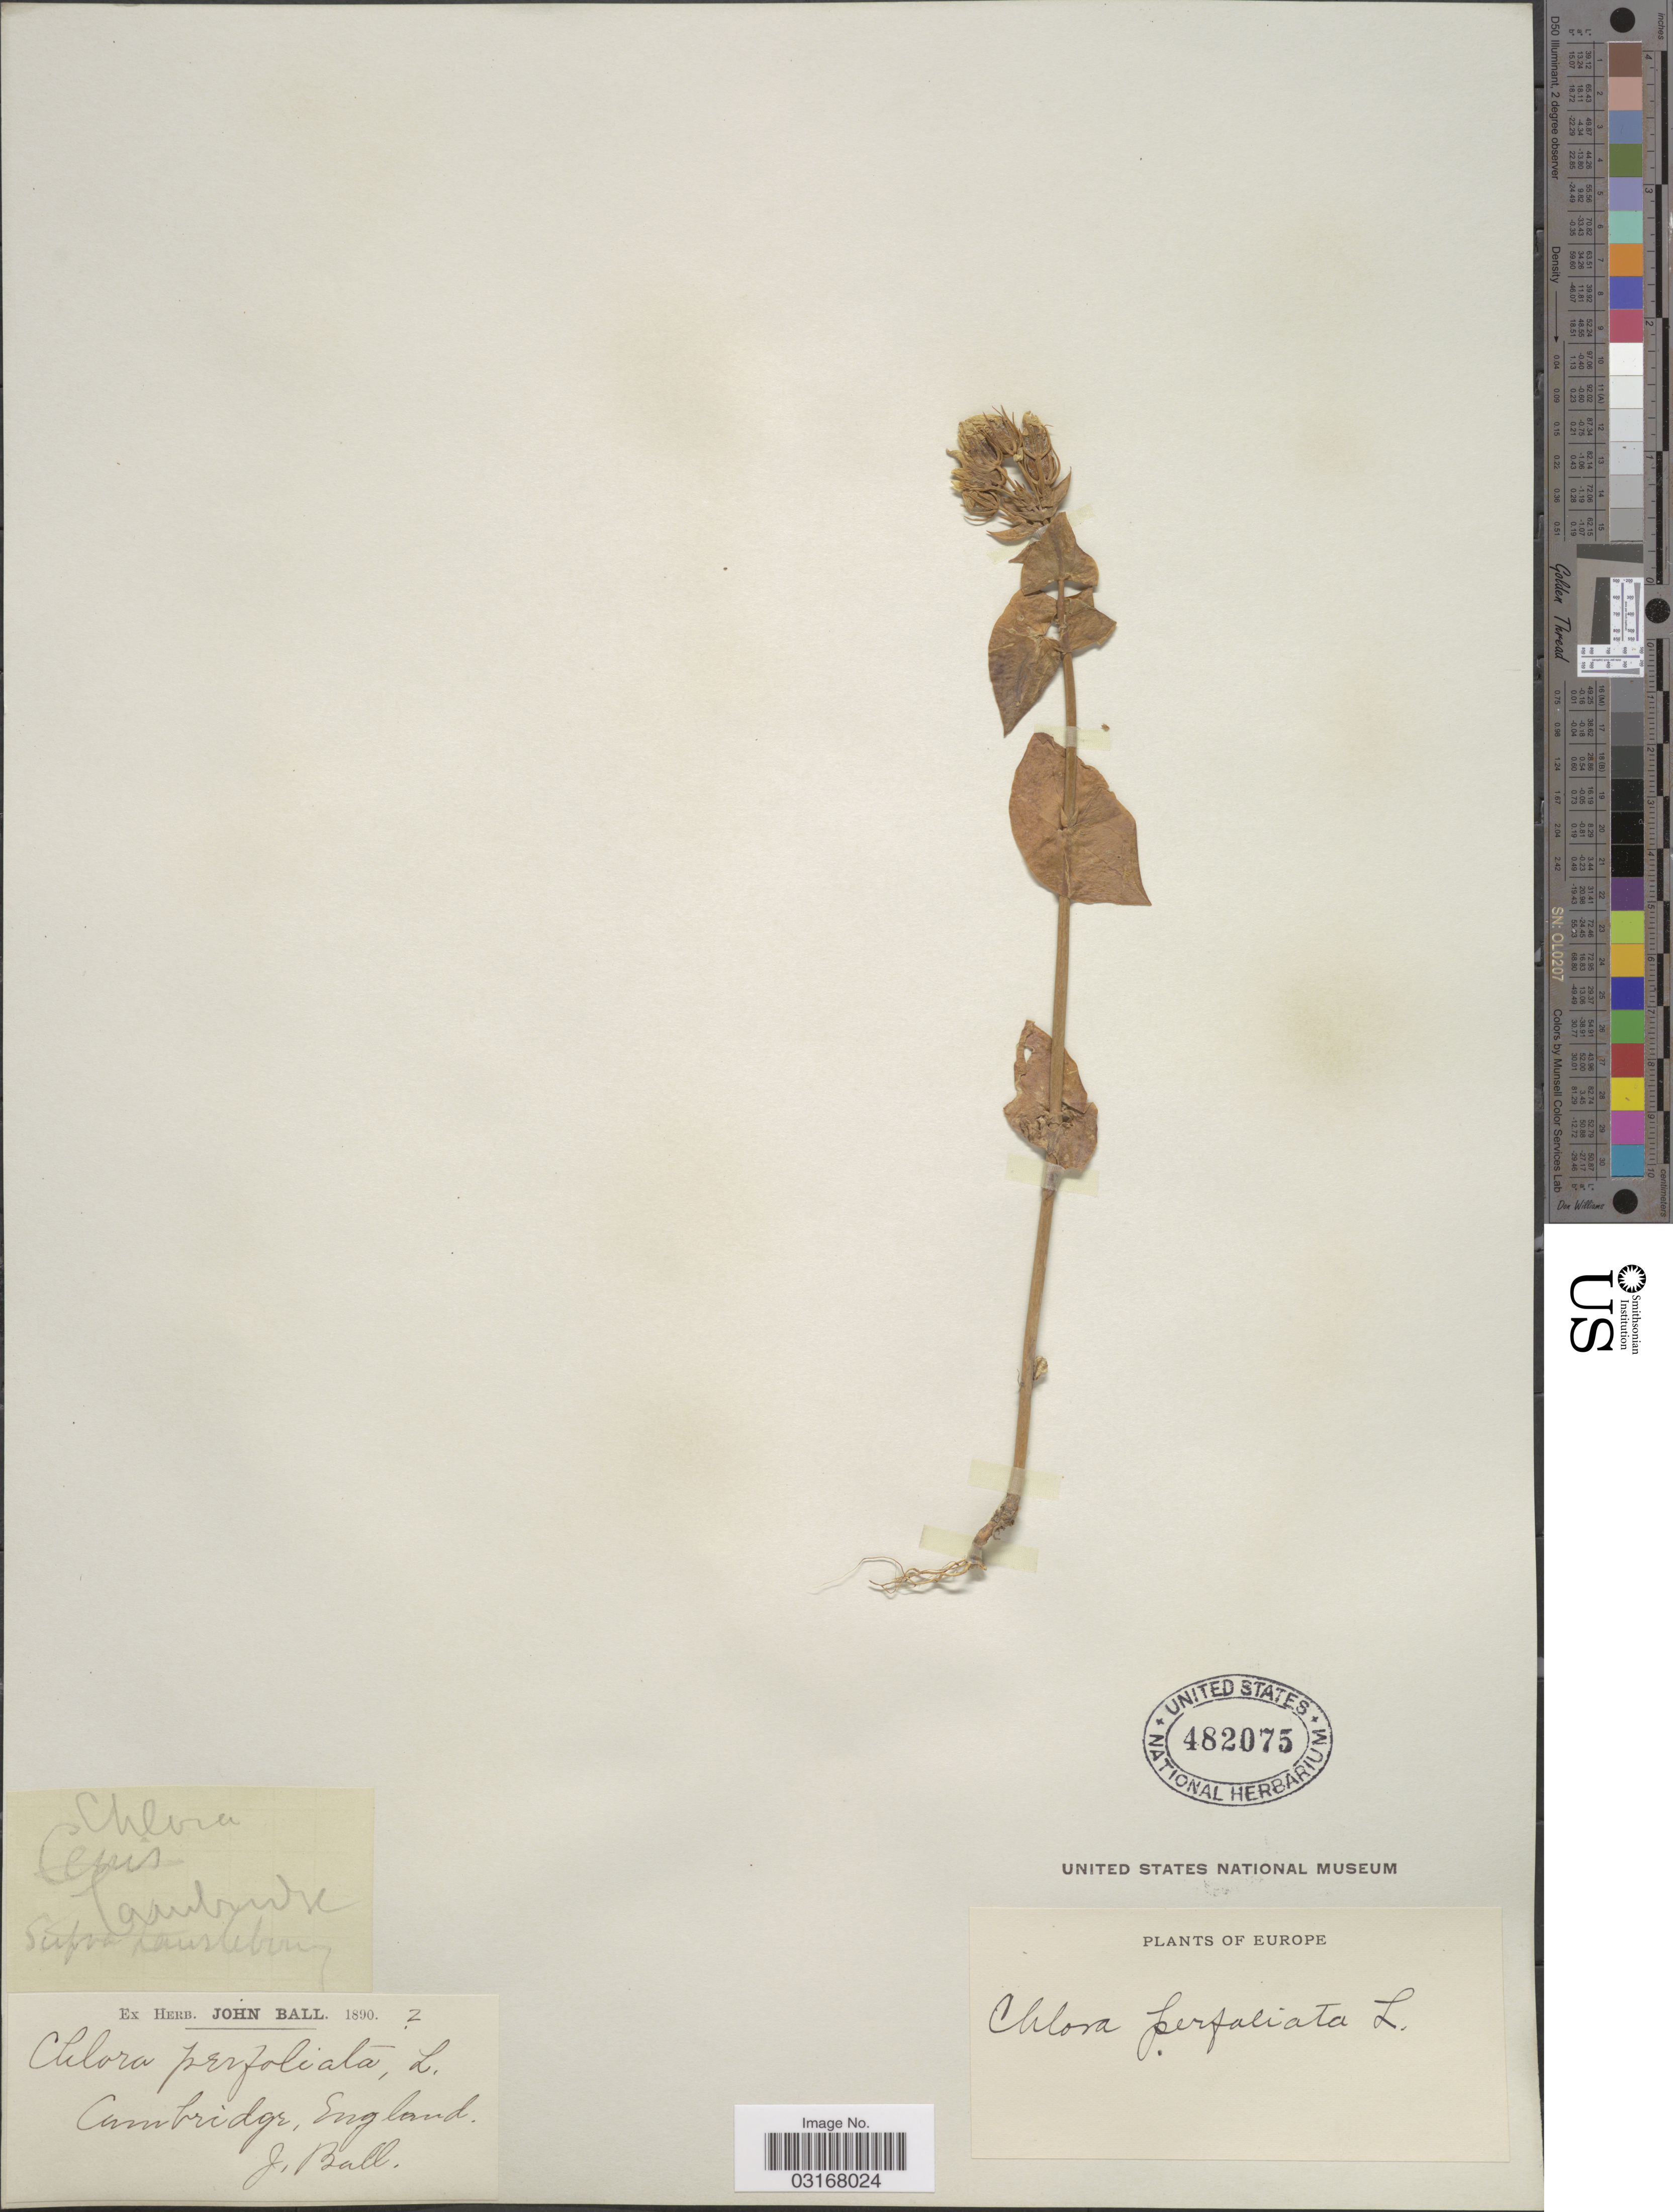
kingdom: Plantae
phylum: Tracheophyta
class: Magnoliopsida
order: Gentianales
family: Gentianaceae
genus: Chlora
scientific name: Chlora perfoliata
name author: (L.) L.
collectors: J. Ball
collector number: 2?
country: United Kingdom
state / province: England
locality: Cambridge.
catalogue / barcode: US 482075